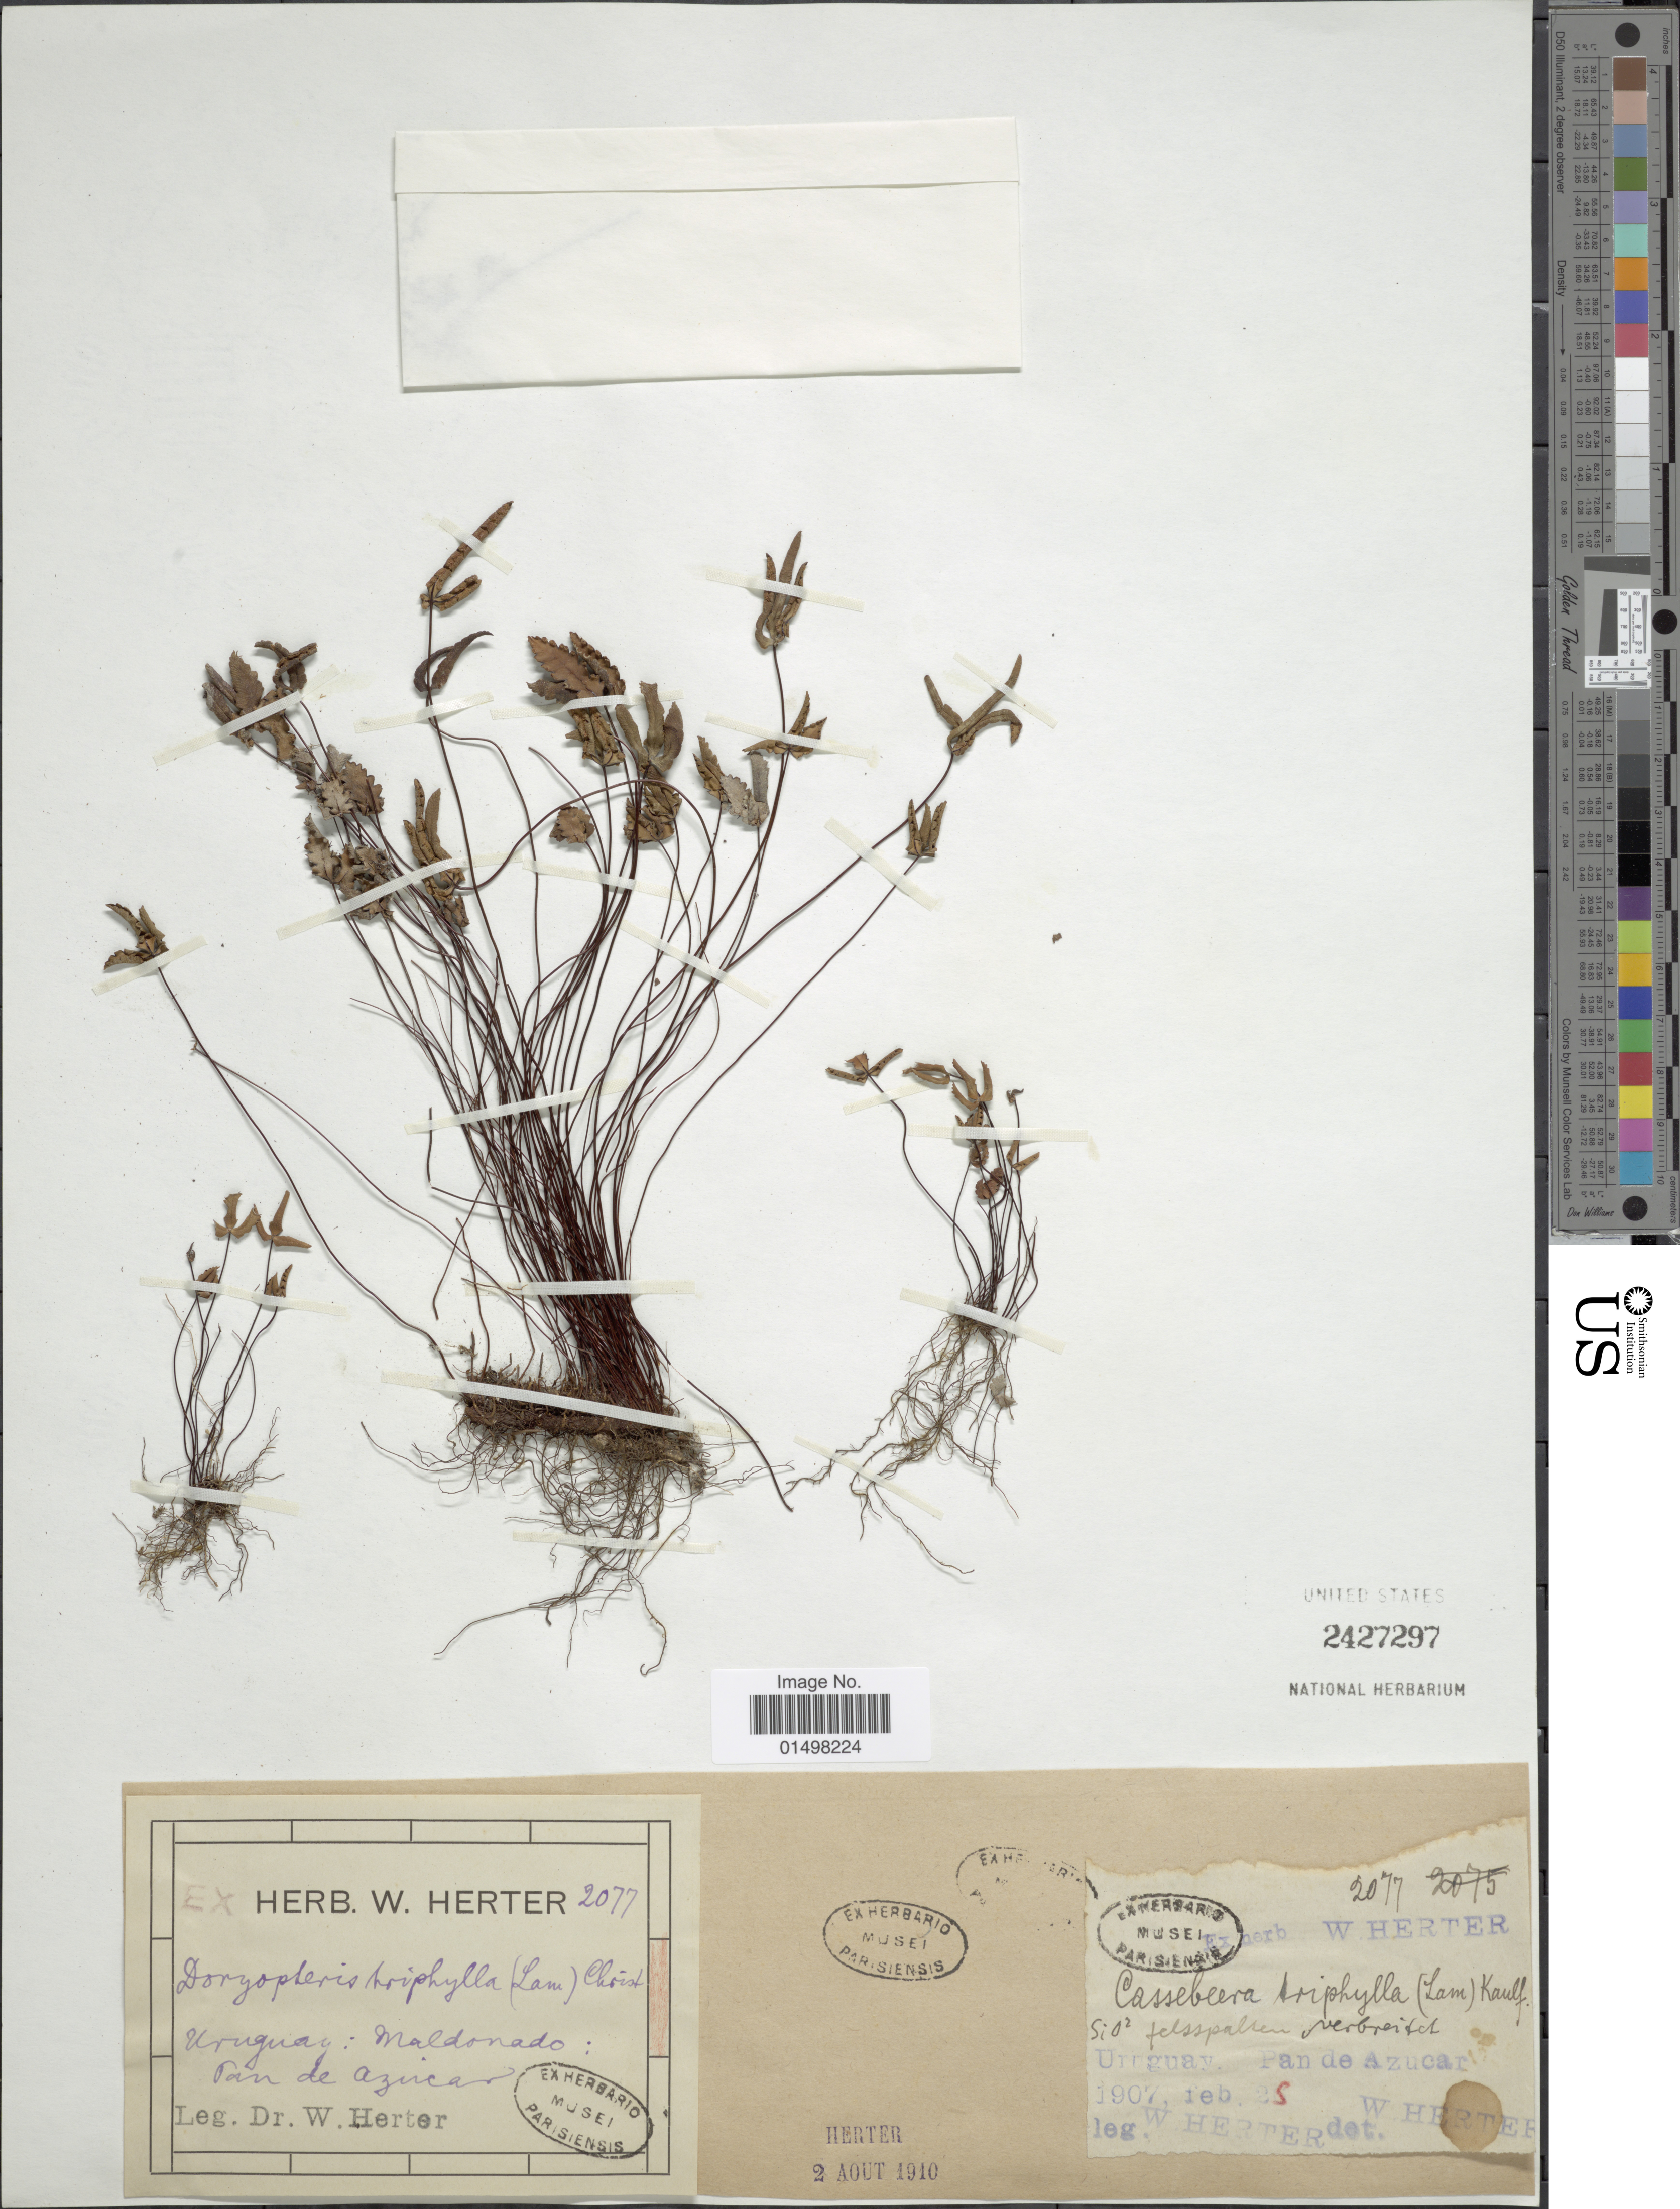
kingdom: Plantae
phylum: Tracheophyta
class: Polypodiopsida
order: Polypodiales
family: Pteridaceae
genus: Doryopteris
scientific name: Doryopteris triphylla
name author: (Lam.) Christ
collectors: W. G. Herter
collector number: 2077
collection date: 1907-02-25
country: Uruguay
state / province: Maldonado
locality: Pan de Azucar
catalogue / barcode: US 2427297